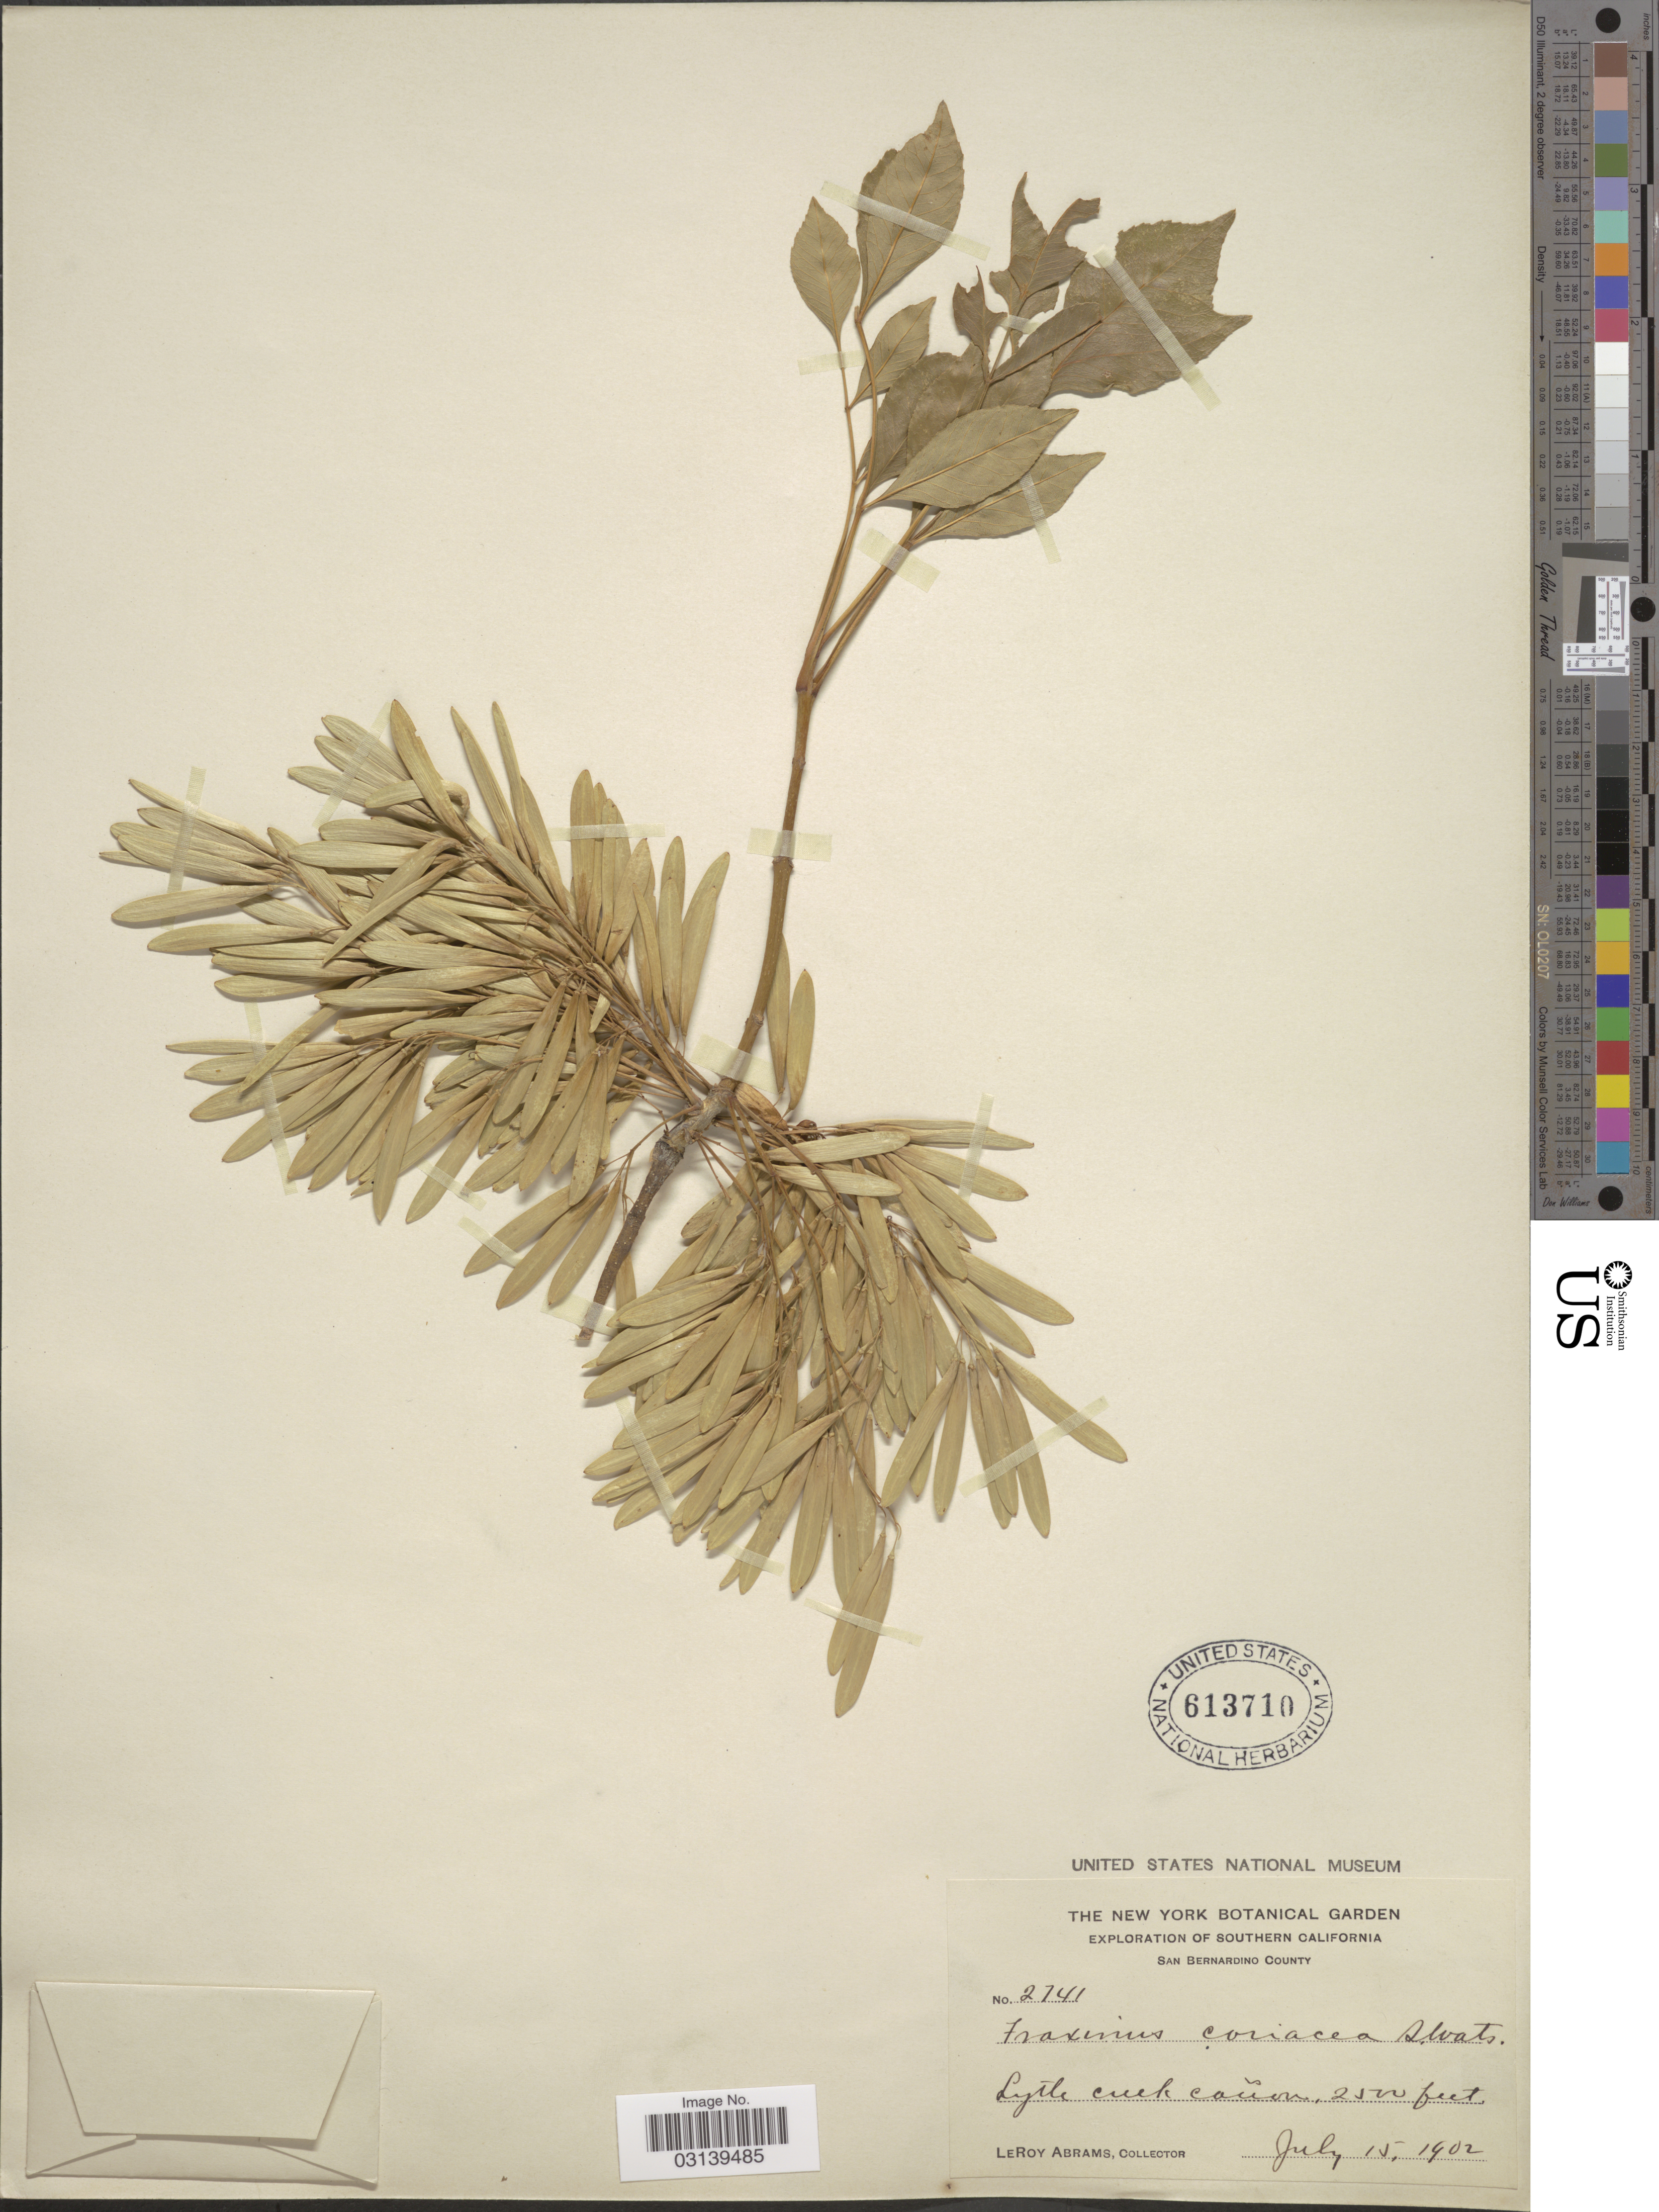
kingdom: Plantae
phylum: Tracheophyta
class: Magnoliopsida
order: Lamiales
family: Oleaceae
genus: Fraxinus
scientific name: Fraxinus velutina var. coriacea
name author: (S. Watson) Rehder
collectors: L. Abrams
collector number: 2741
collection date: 1902-07-15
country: United States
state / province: California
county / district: San Bernardino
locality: Southern California, San Bernardino County, Lytle creek cañon.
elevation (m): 762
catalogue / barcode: US 613710